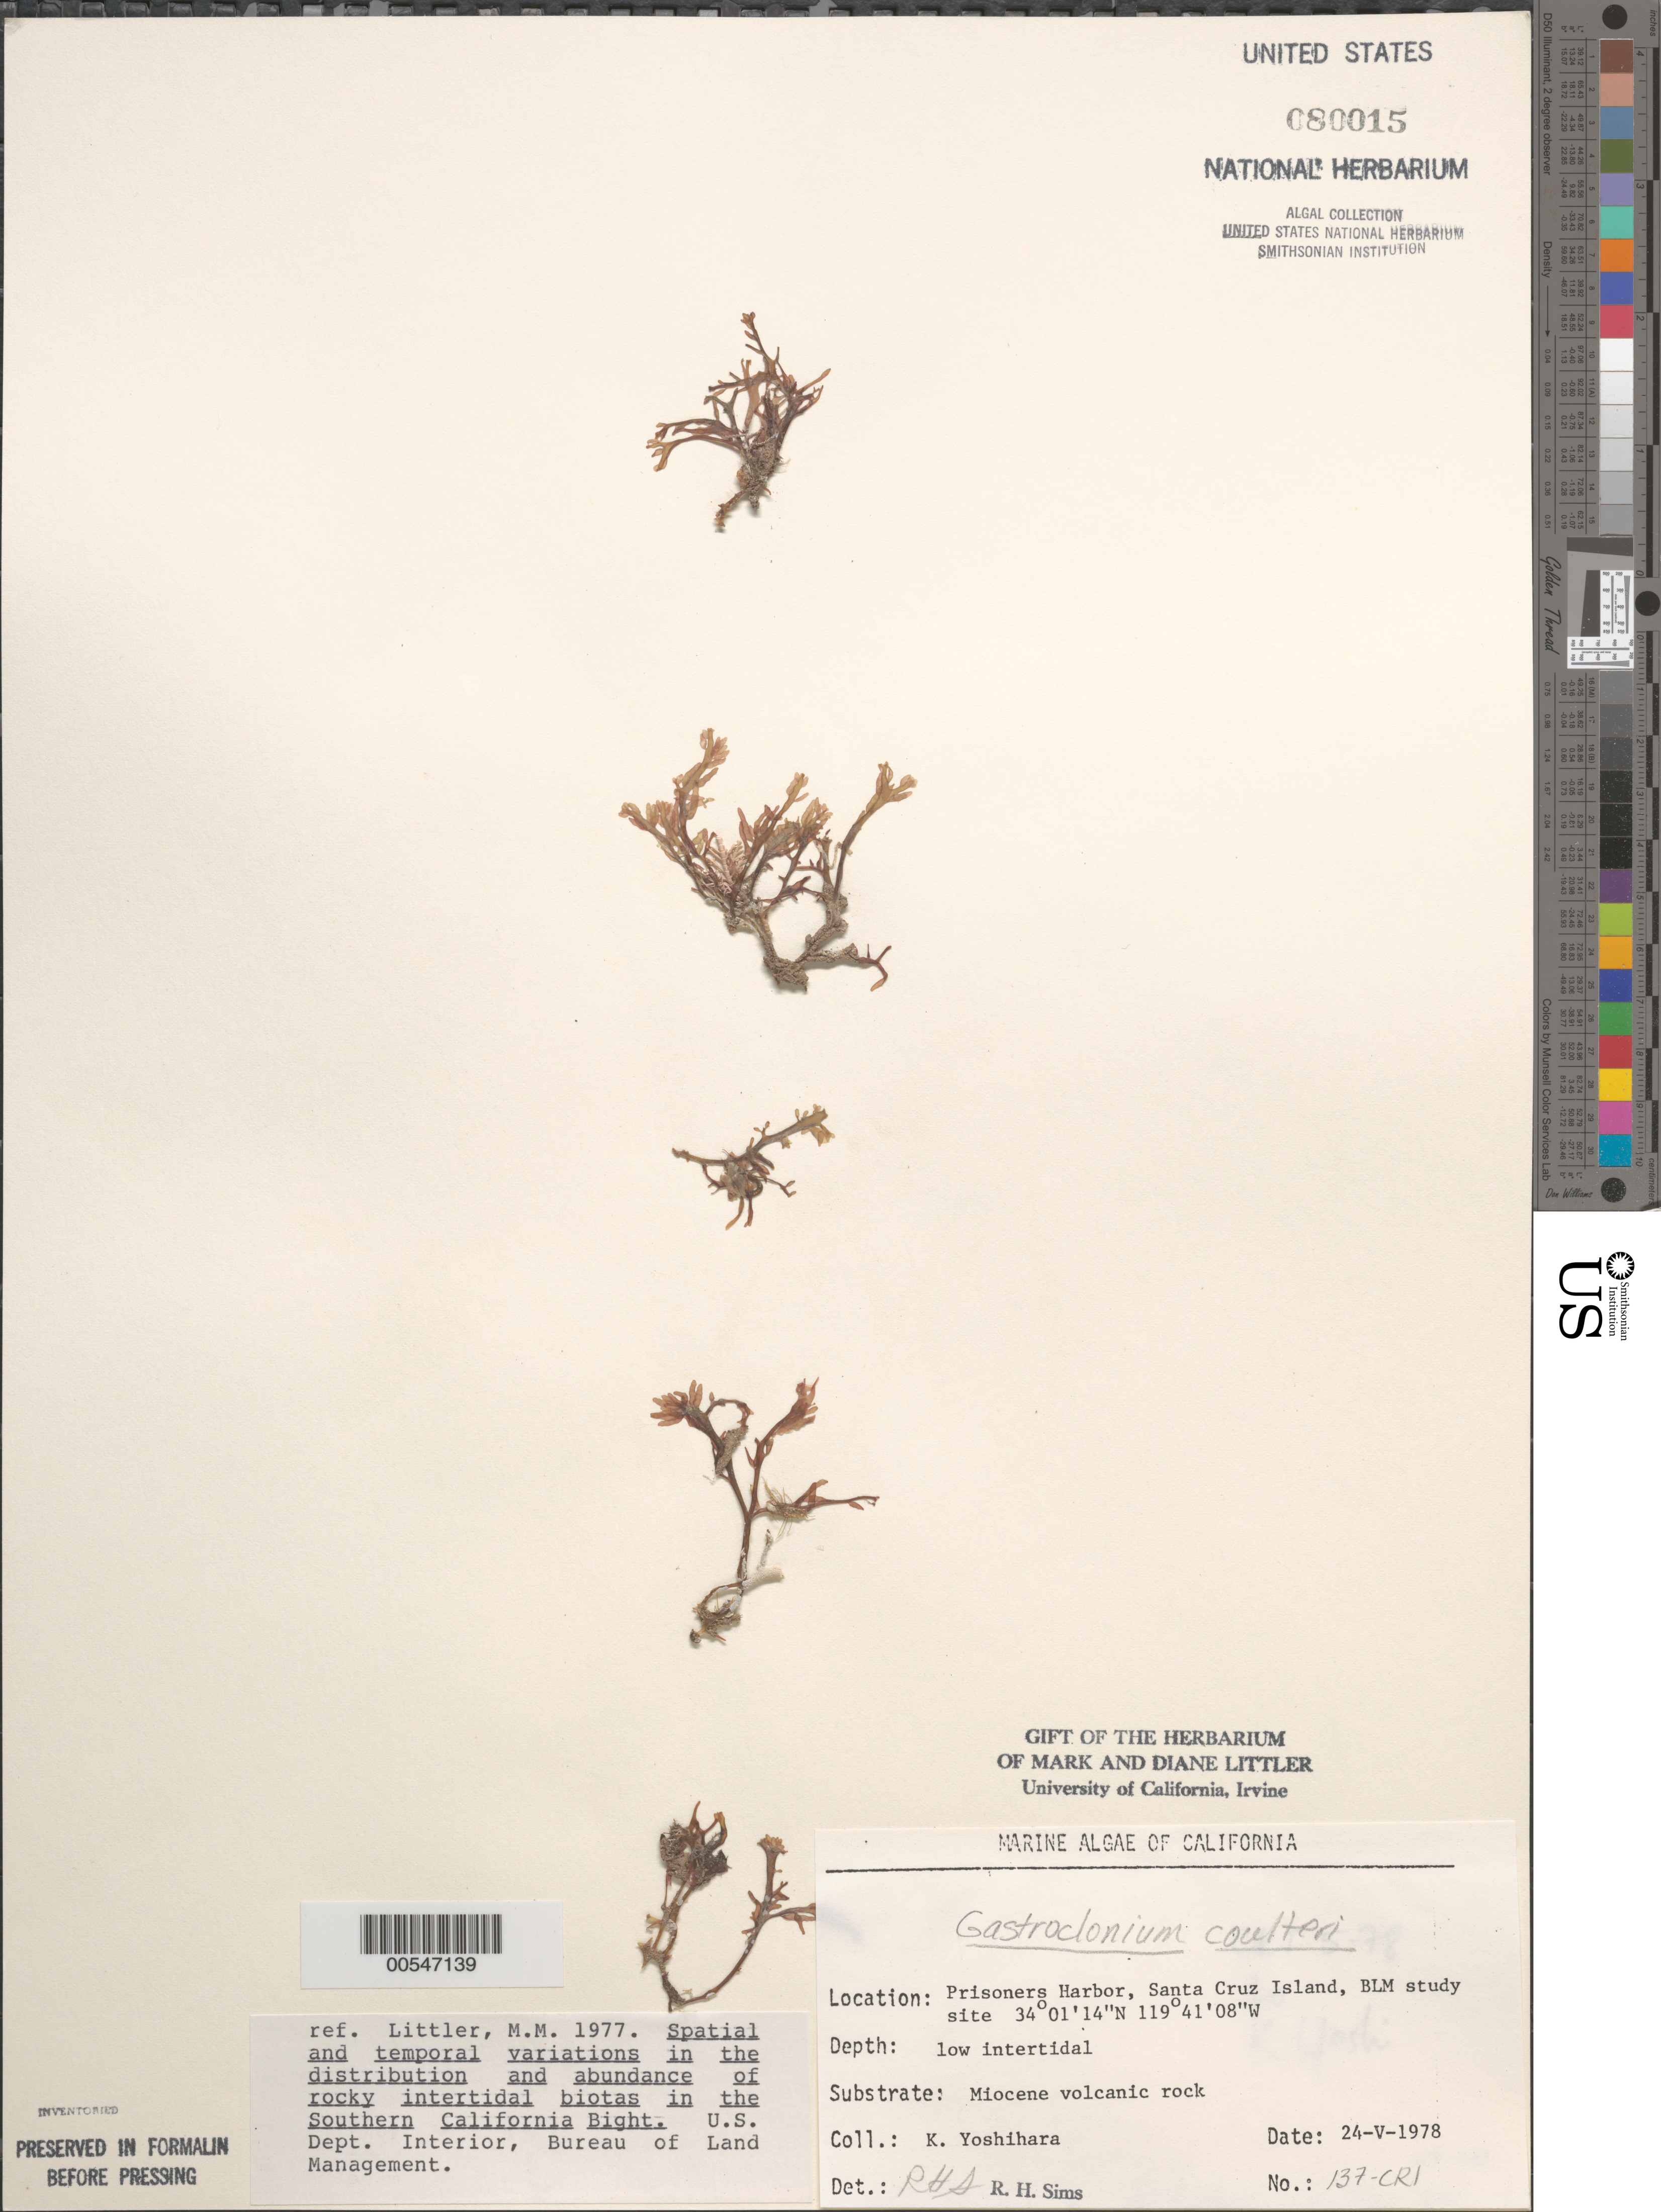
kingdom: Plantae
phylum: Rhodophyta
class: Florideophyceae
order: Rhodymeniales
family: Champiaceae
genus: Neogastroclonium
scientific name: Neogastroclonium subarticulatum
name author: (Turner) L. Le Gall et al.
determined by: Algae name updating Project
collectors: K. Yoshihara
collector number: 137-cri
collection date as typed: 24 May 1978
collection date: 1978-05-24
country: United States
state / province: California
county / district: Santa Barbara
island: Santa Cruz Island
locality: Prisoners Harbor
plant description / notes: BLM-SOCALBIGHT Rocky Intertidal Survey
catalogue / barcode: US 80015